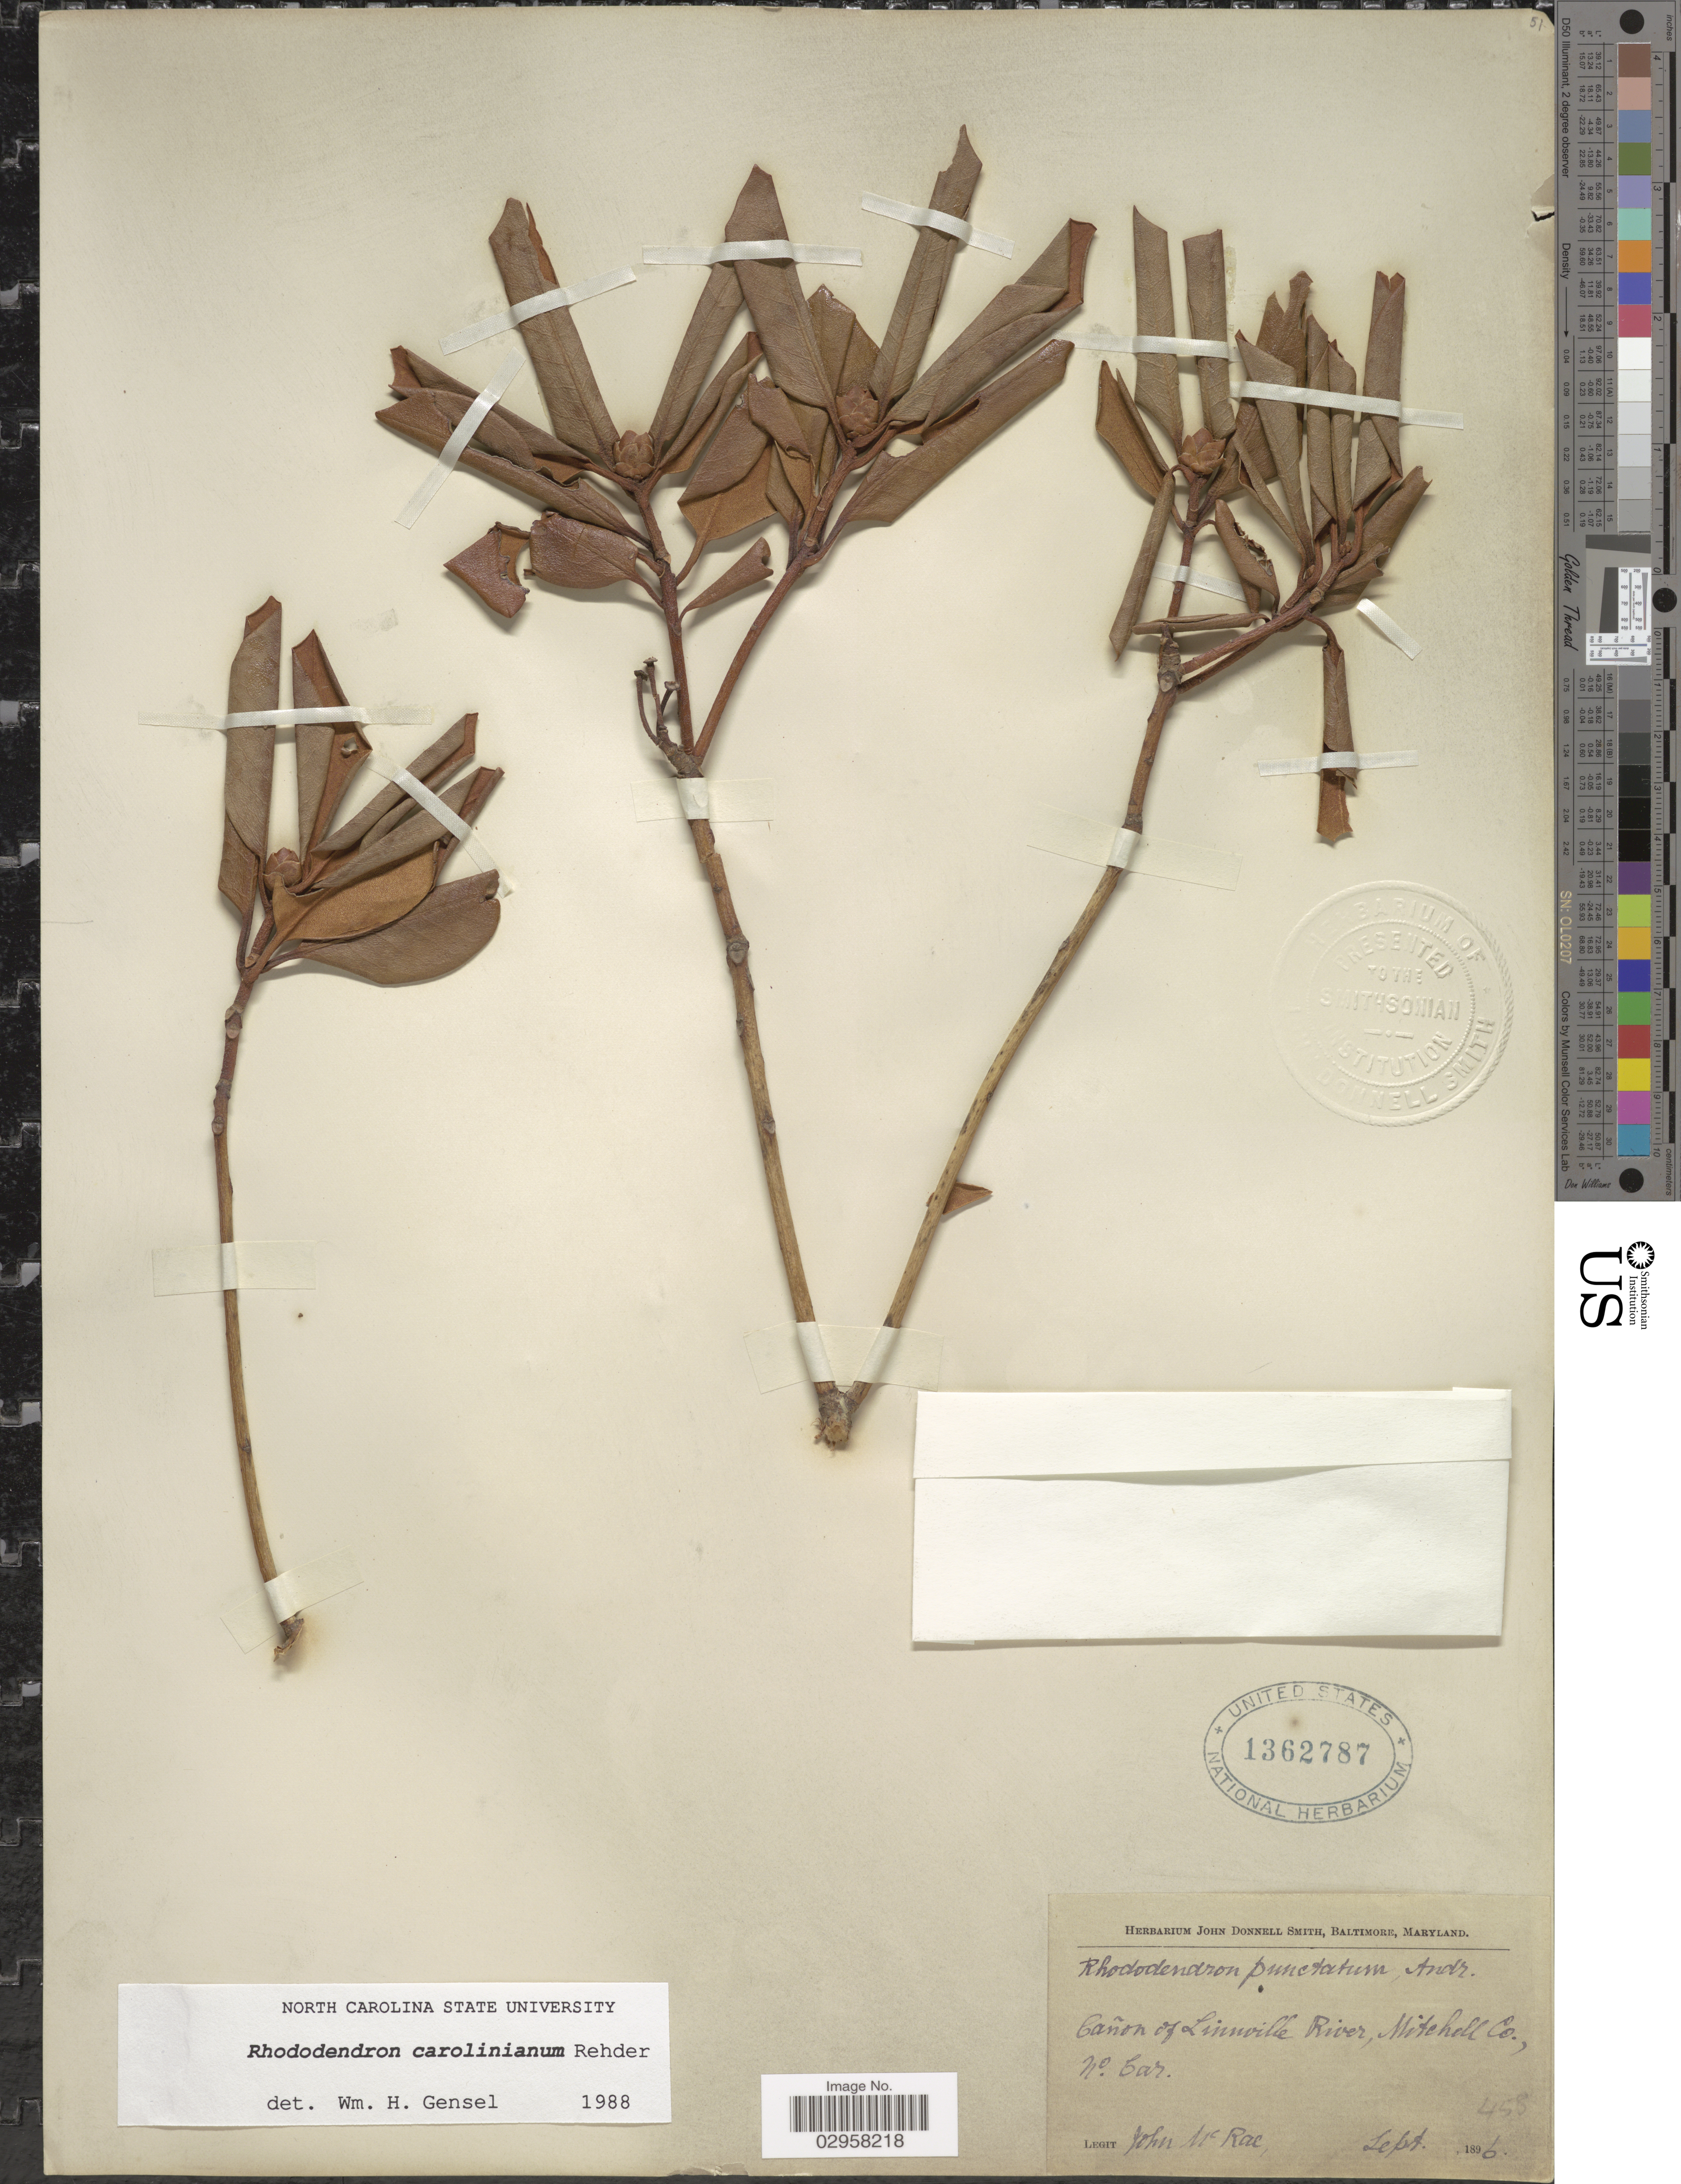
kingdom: Plantae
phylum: Tracheophyta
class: Magnoliopsida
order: Ericales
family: Ericaceae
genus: Rhododendron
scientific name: Rhododendron carolinianum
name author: Rehder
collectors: J. McRae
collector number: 458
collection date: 1896-09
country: United States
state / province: North Carolina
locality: Cañon of Linnville River, Mitchell Co.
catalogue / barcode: US 1362787